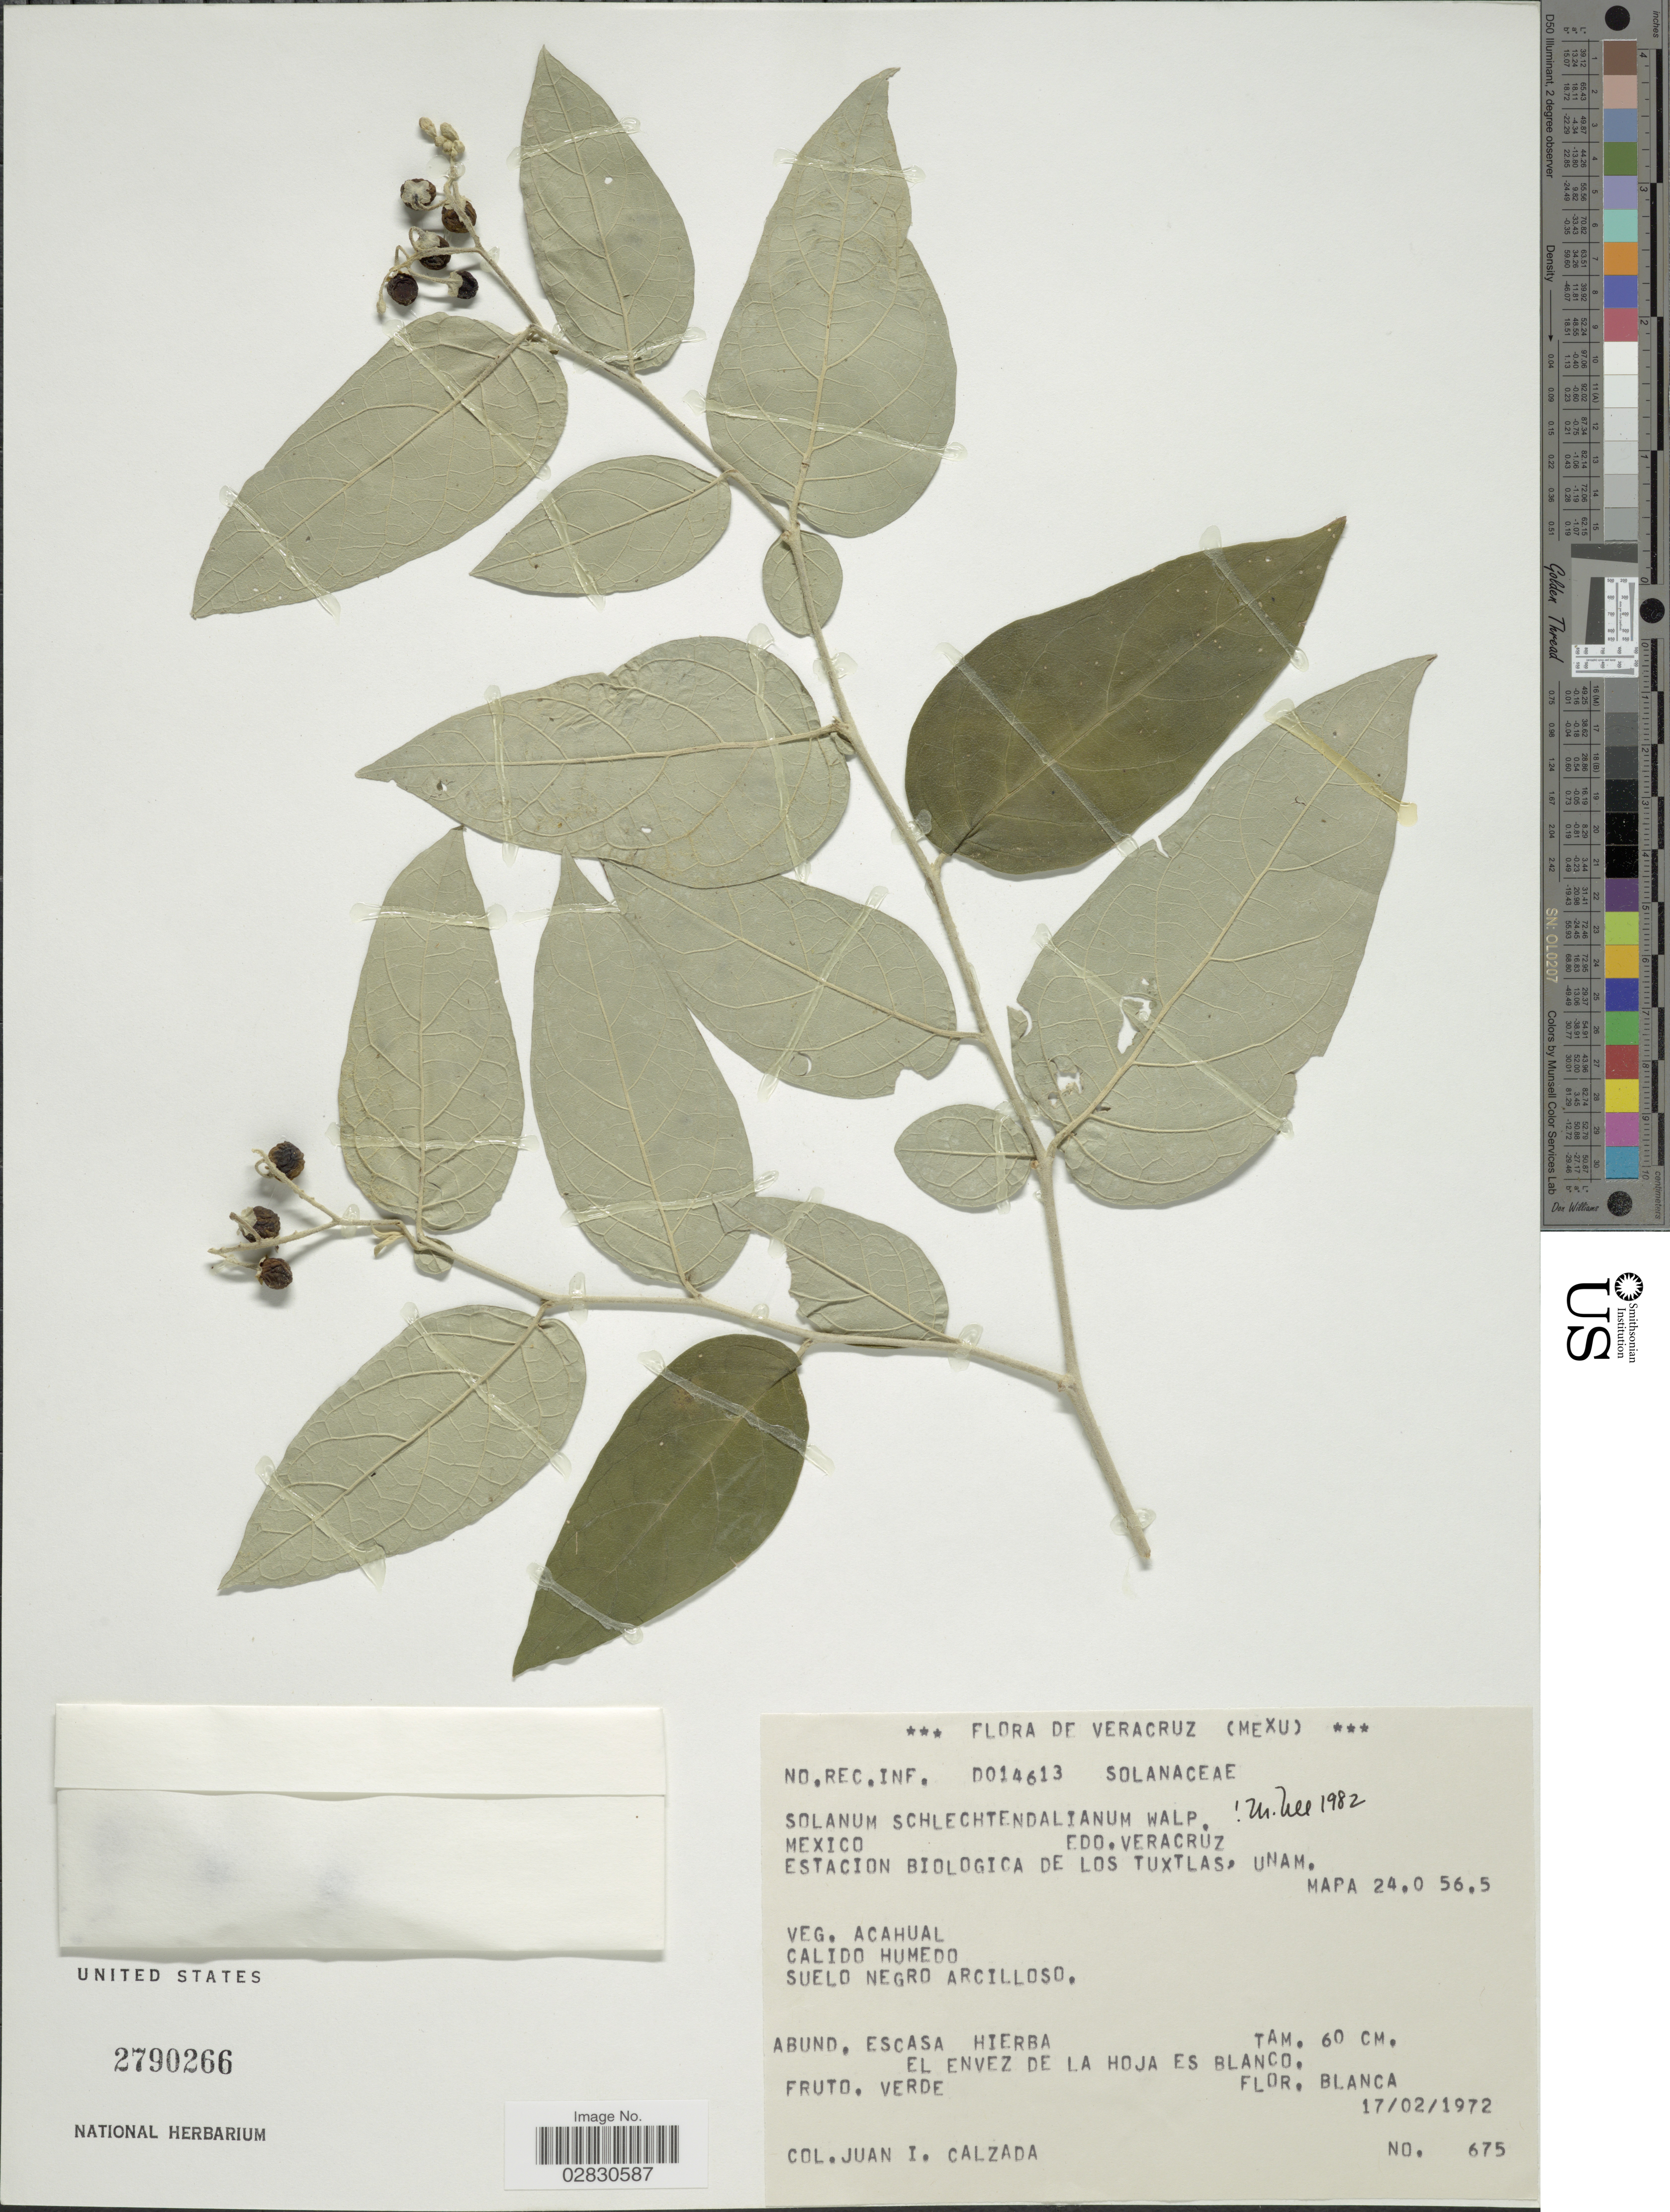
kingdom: Plantae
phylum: Tracheophyta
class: Magnoliopsida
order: Solanales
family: Solanaceae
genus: Solanum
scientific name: Solanum schlechtendalianum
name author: Walp.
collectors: J. I. Calzada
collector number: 675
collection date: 1972-02-17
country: Mexico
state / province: Veracruz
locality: Edo. Veracruz, Estacion Biologica de los Tuxtlas, UNAM. Mapa 24.0 56.5. Veg, Acahual.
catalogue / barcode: US 2790266